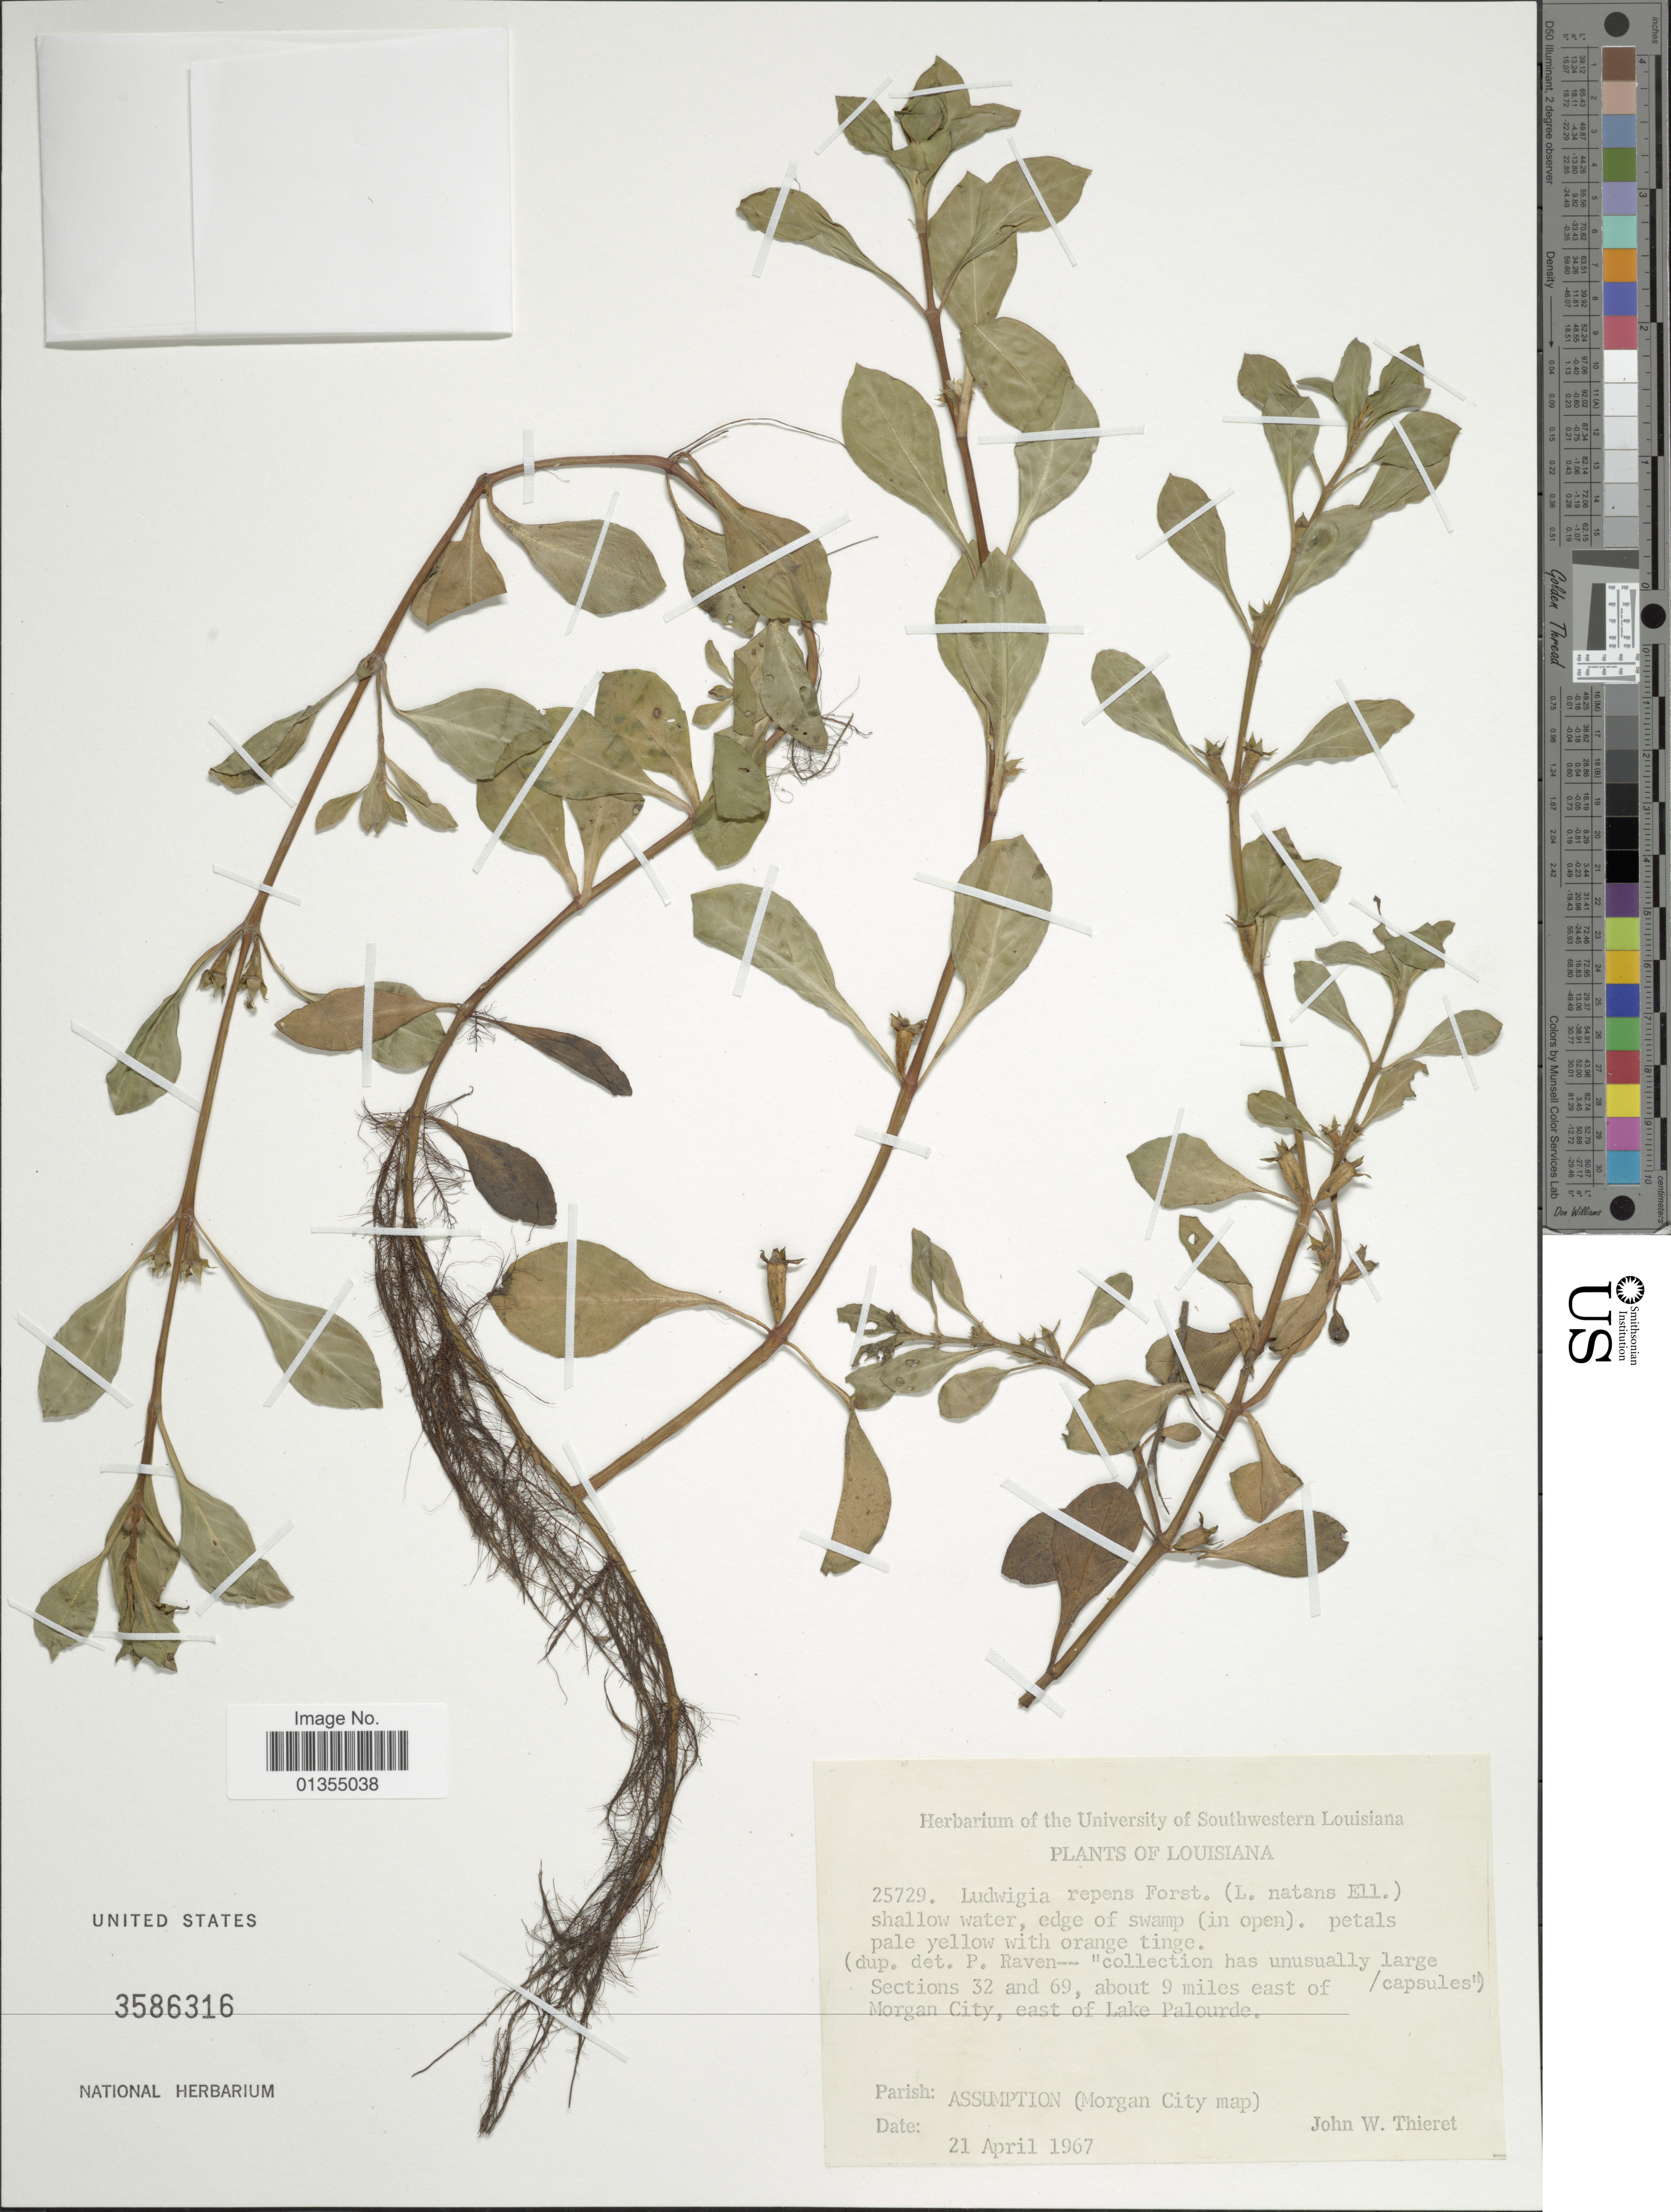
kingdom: Plantae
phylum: Tracheophyta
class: Magnoliopsida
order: Myrtales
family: Onagraceae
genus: Ludwigia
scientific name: Ludwigia repens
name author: J.R. Forst.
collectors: J. W. Thieret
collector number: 25729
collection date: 1967-04-20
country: United States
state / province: Louisiana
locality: Section 32 and 69, about 9 miles east of Morgan City, east of Lake Palourde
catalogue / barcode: US 3586316